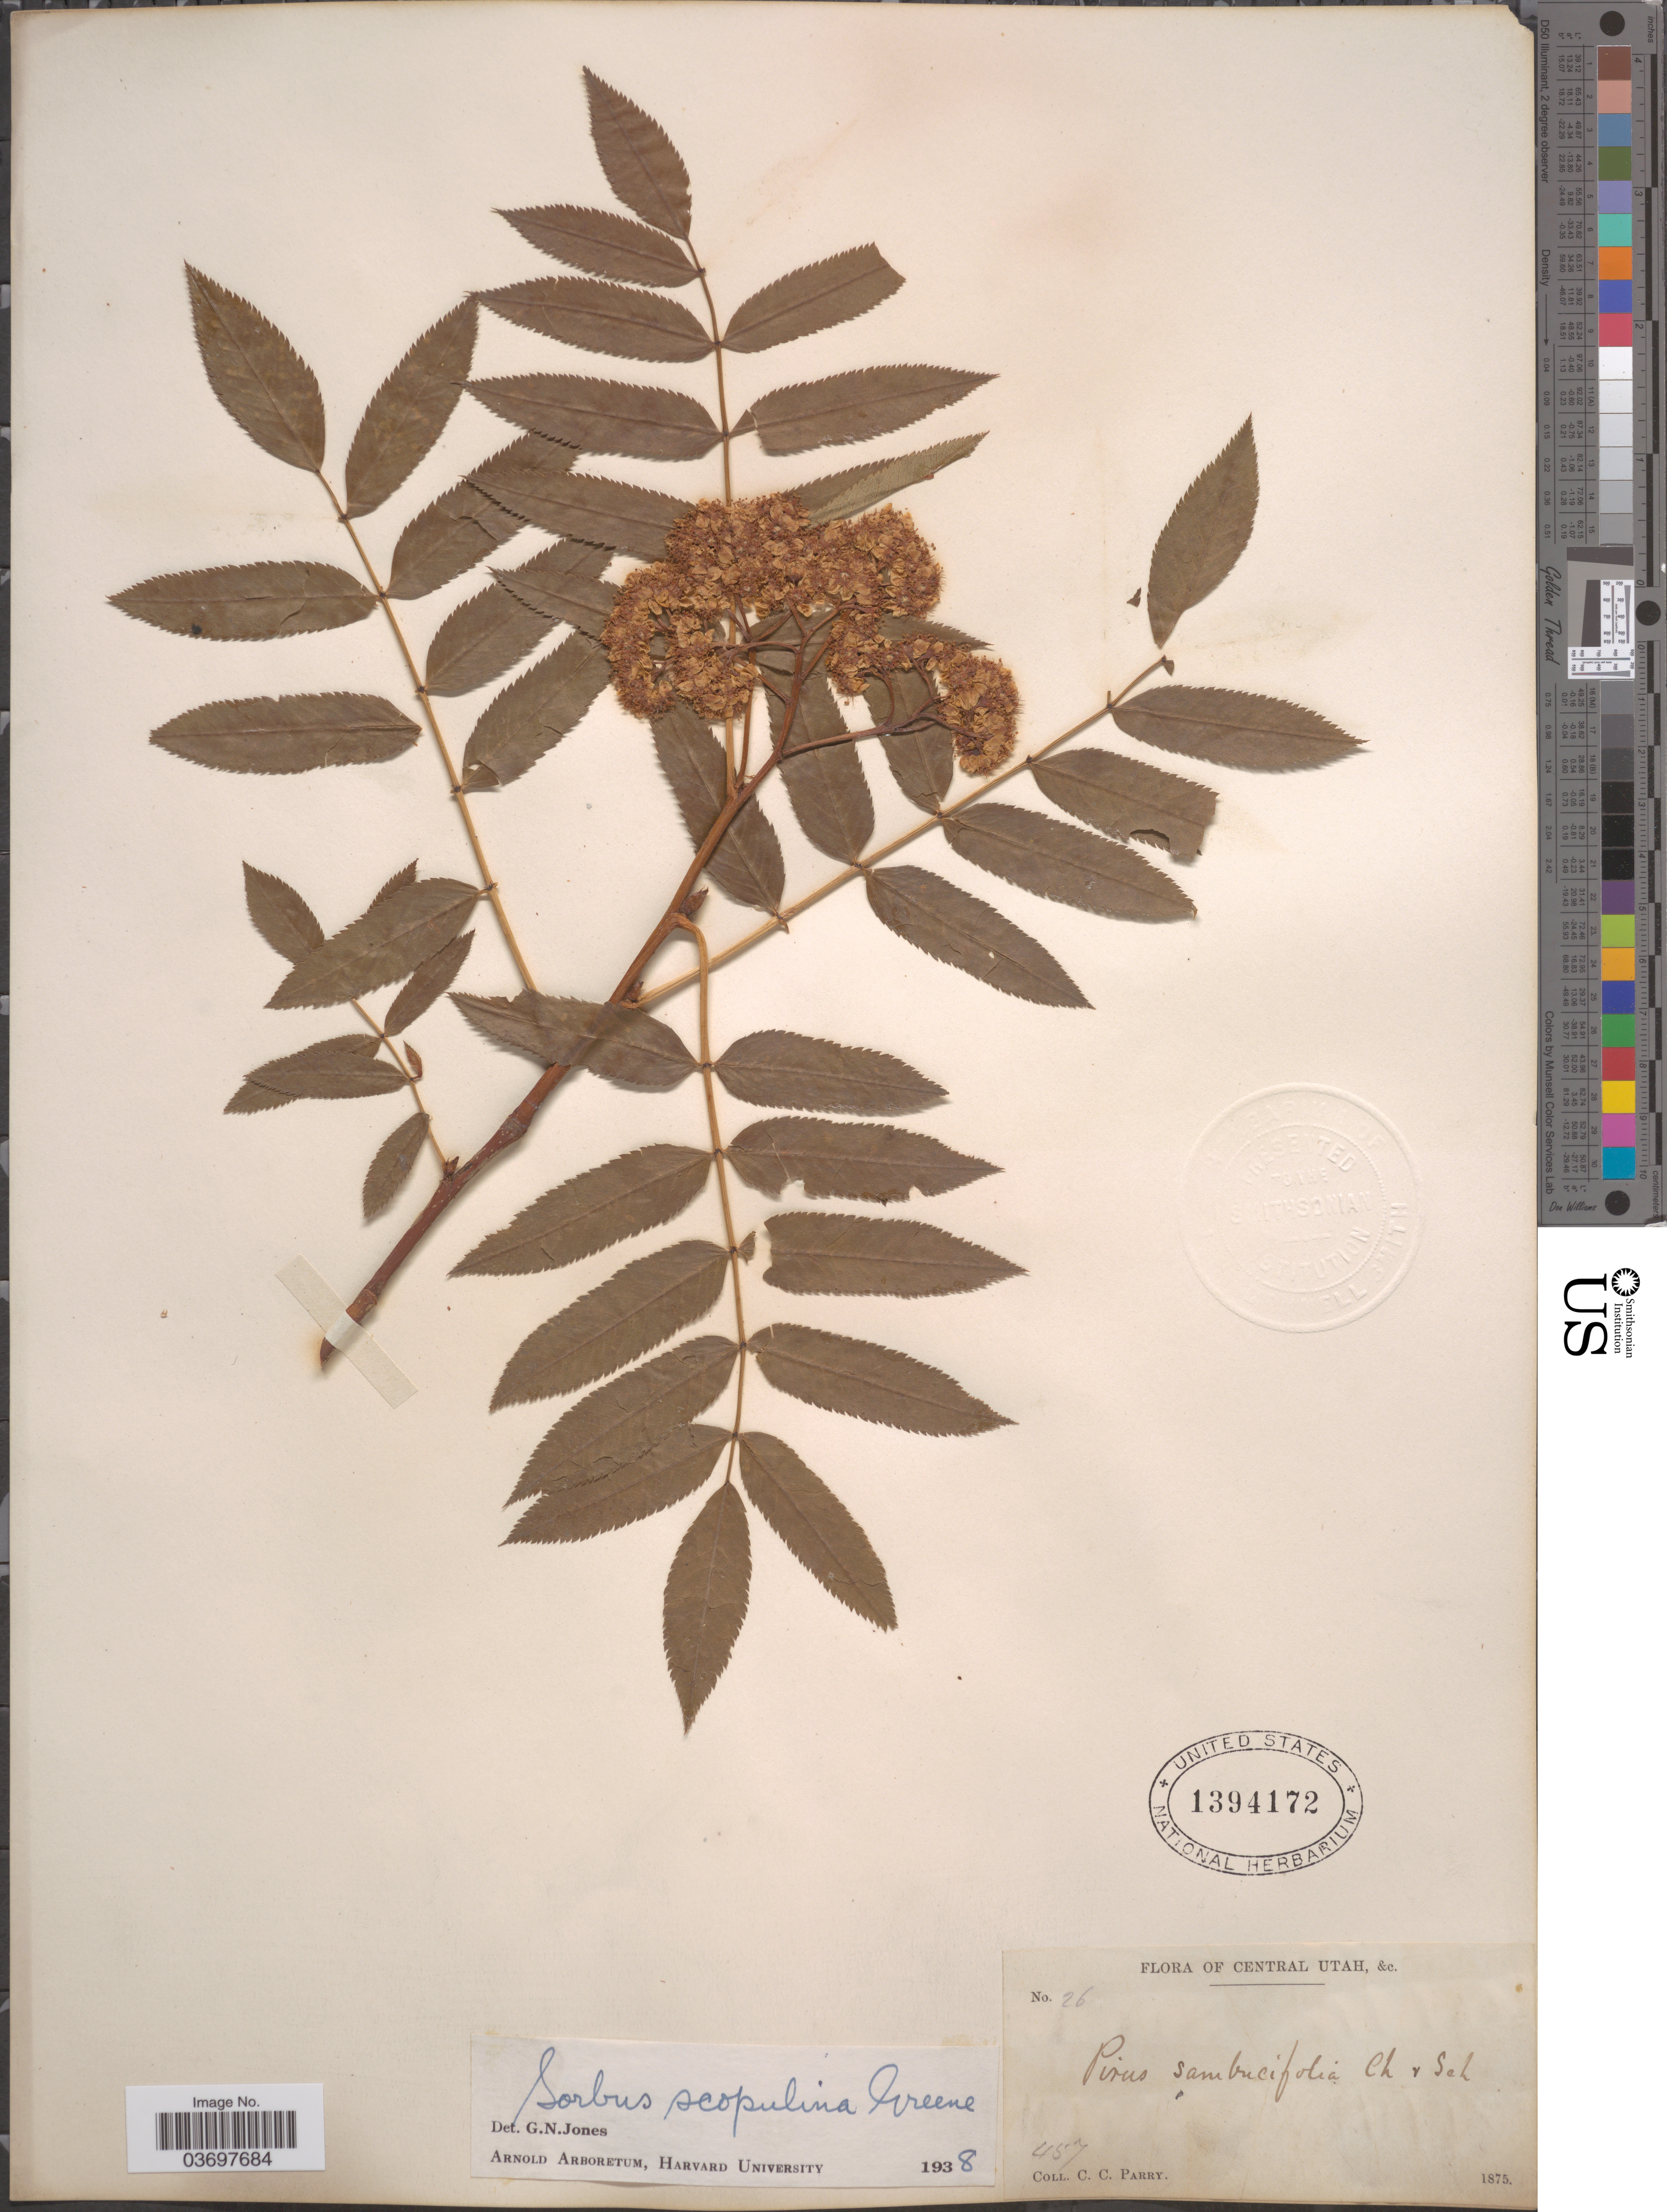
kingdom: Plantae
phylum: Tracheophyta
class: Magnoliopsida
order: Rosales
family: Rosaceae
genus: Sorbus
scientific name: Sorbus scopulina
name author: Greene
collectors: C. C. Parry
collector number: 26/457?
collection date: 1875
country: United States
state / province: Utah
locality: Central Utah.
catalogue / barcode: US 1394172